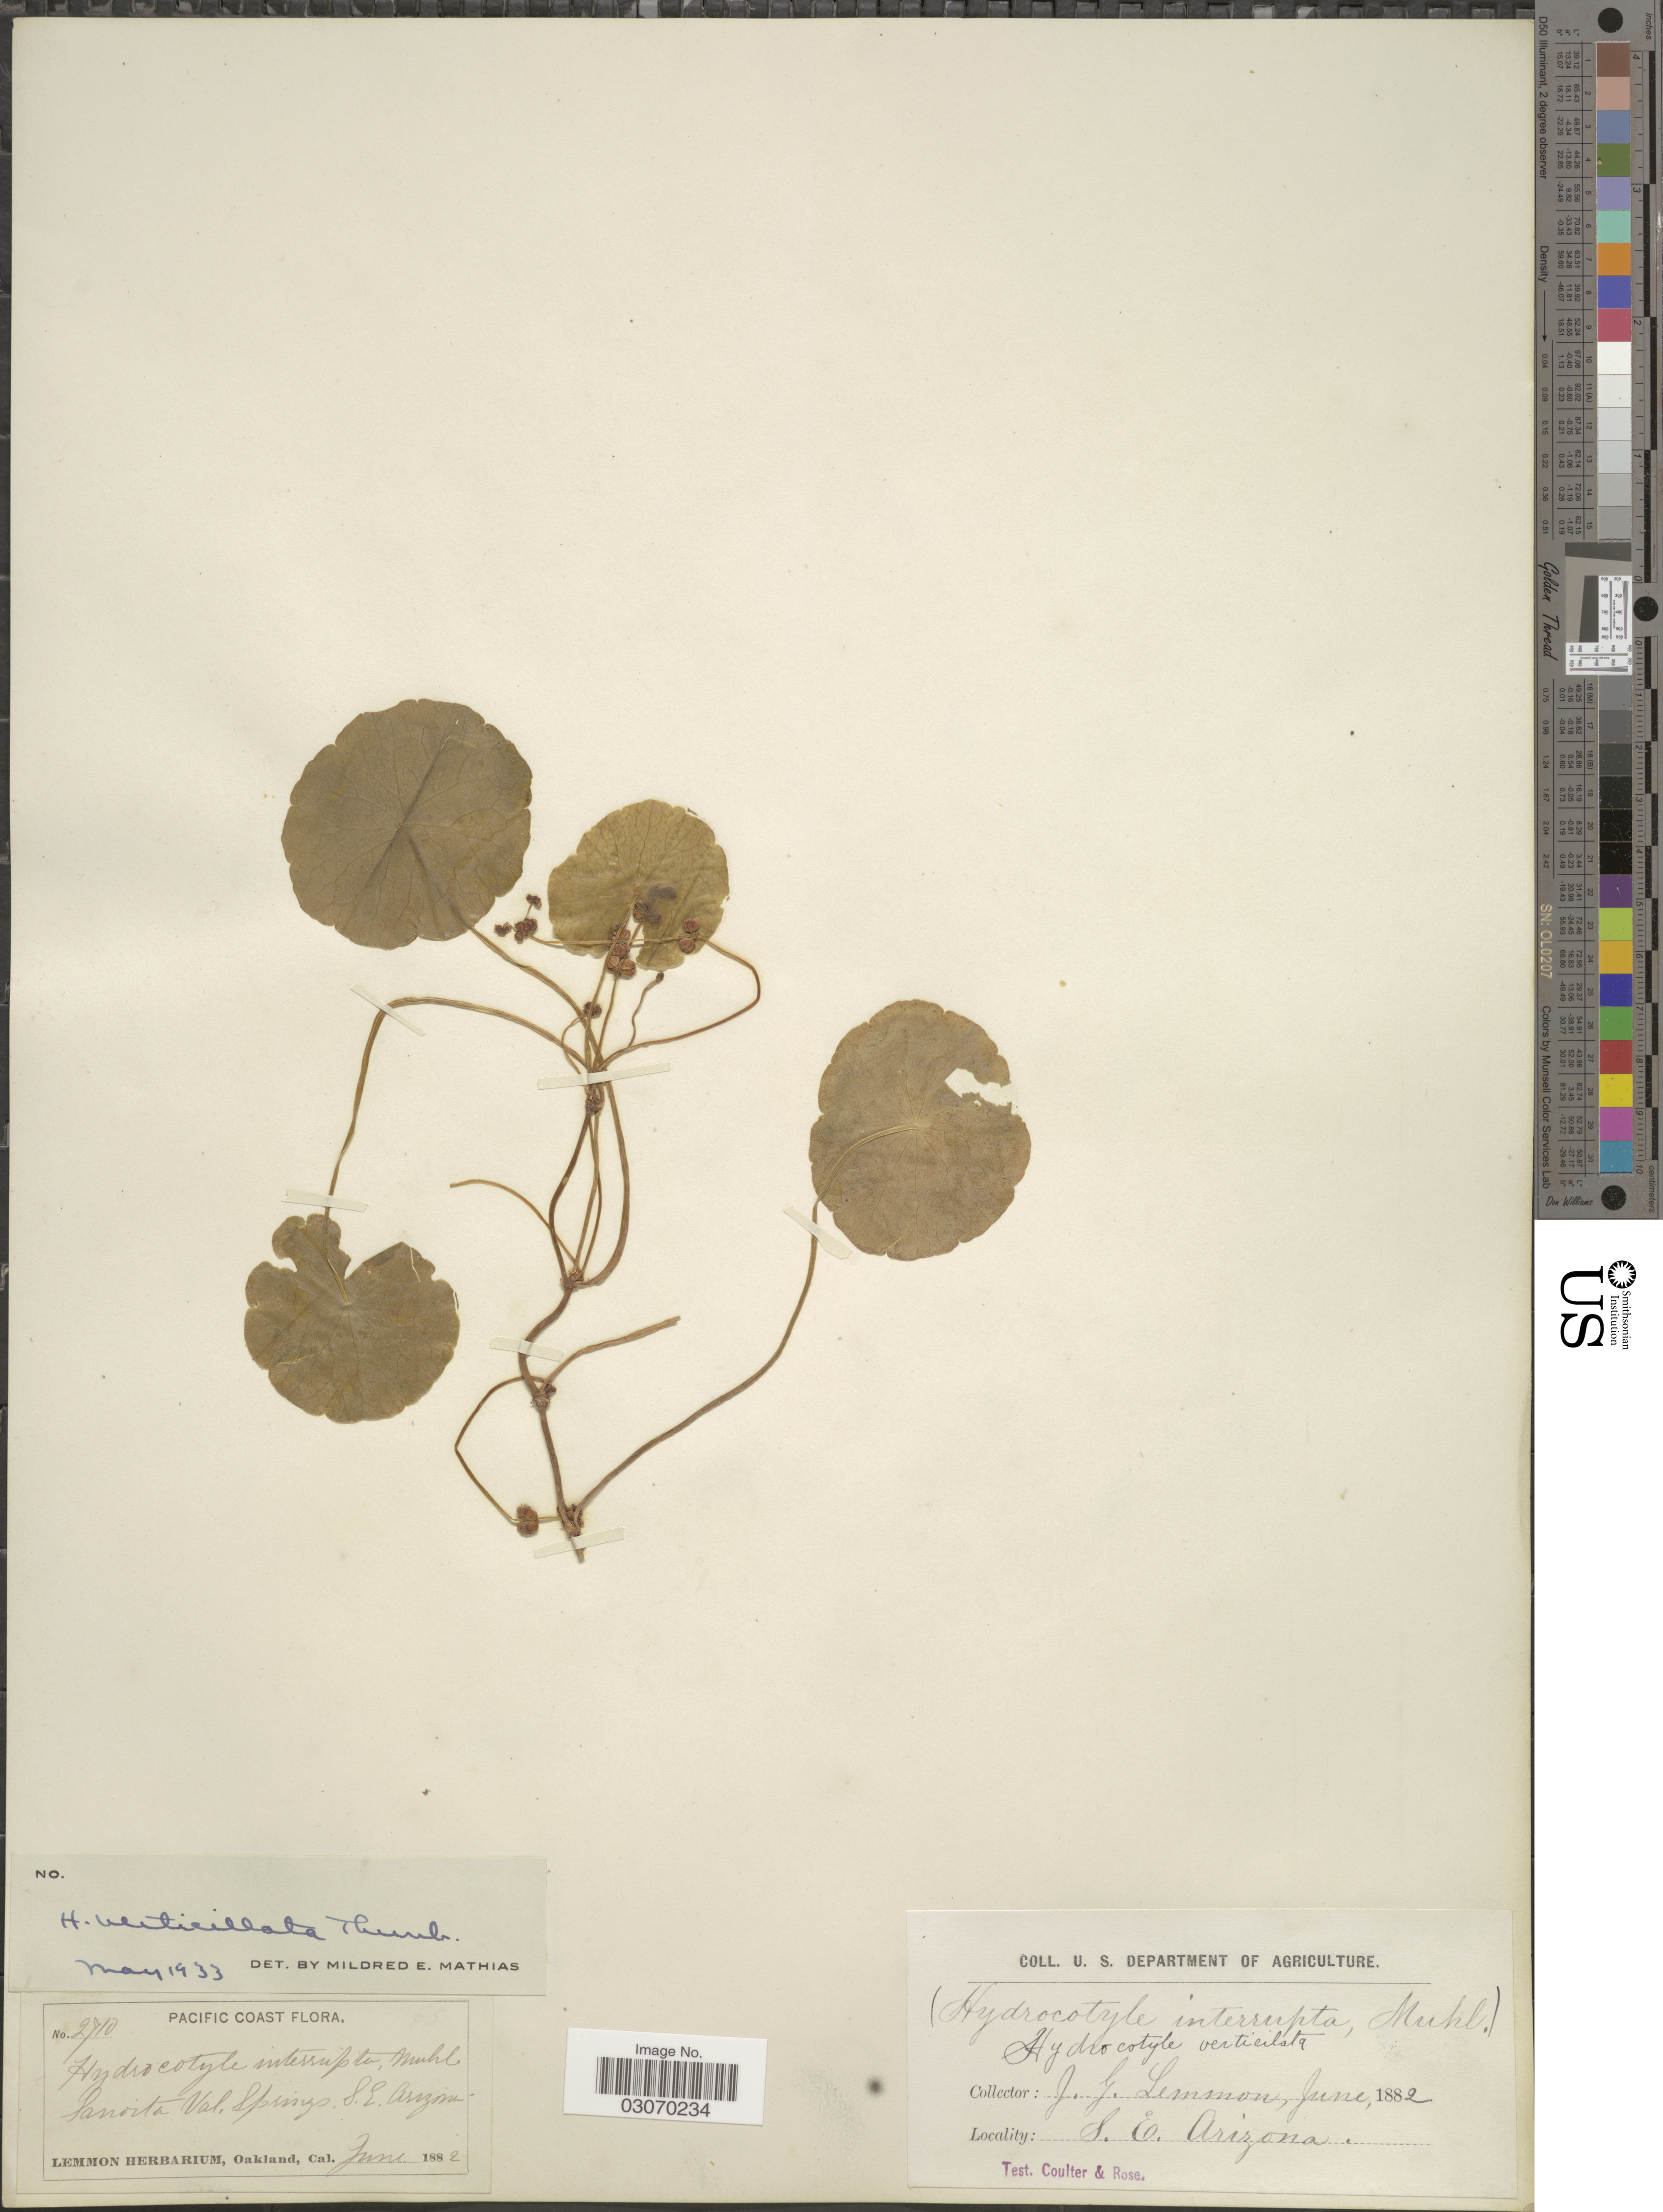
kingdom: Plantae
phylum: Tracheophyta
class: Magnoliopsida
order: Apiales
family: Araliaceae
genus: Hydrocotyle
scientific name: Hydrocotyle verticillata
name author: Thunb.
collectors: J. Lemmon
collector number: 2710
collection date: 1882-06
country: United States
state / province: Arizona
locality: Pacific Coast. Sanoita Val. Springs, S.E. Arizona.